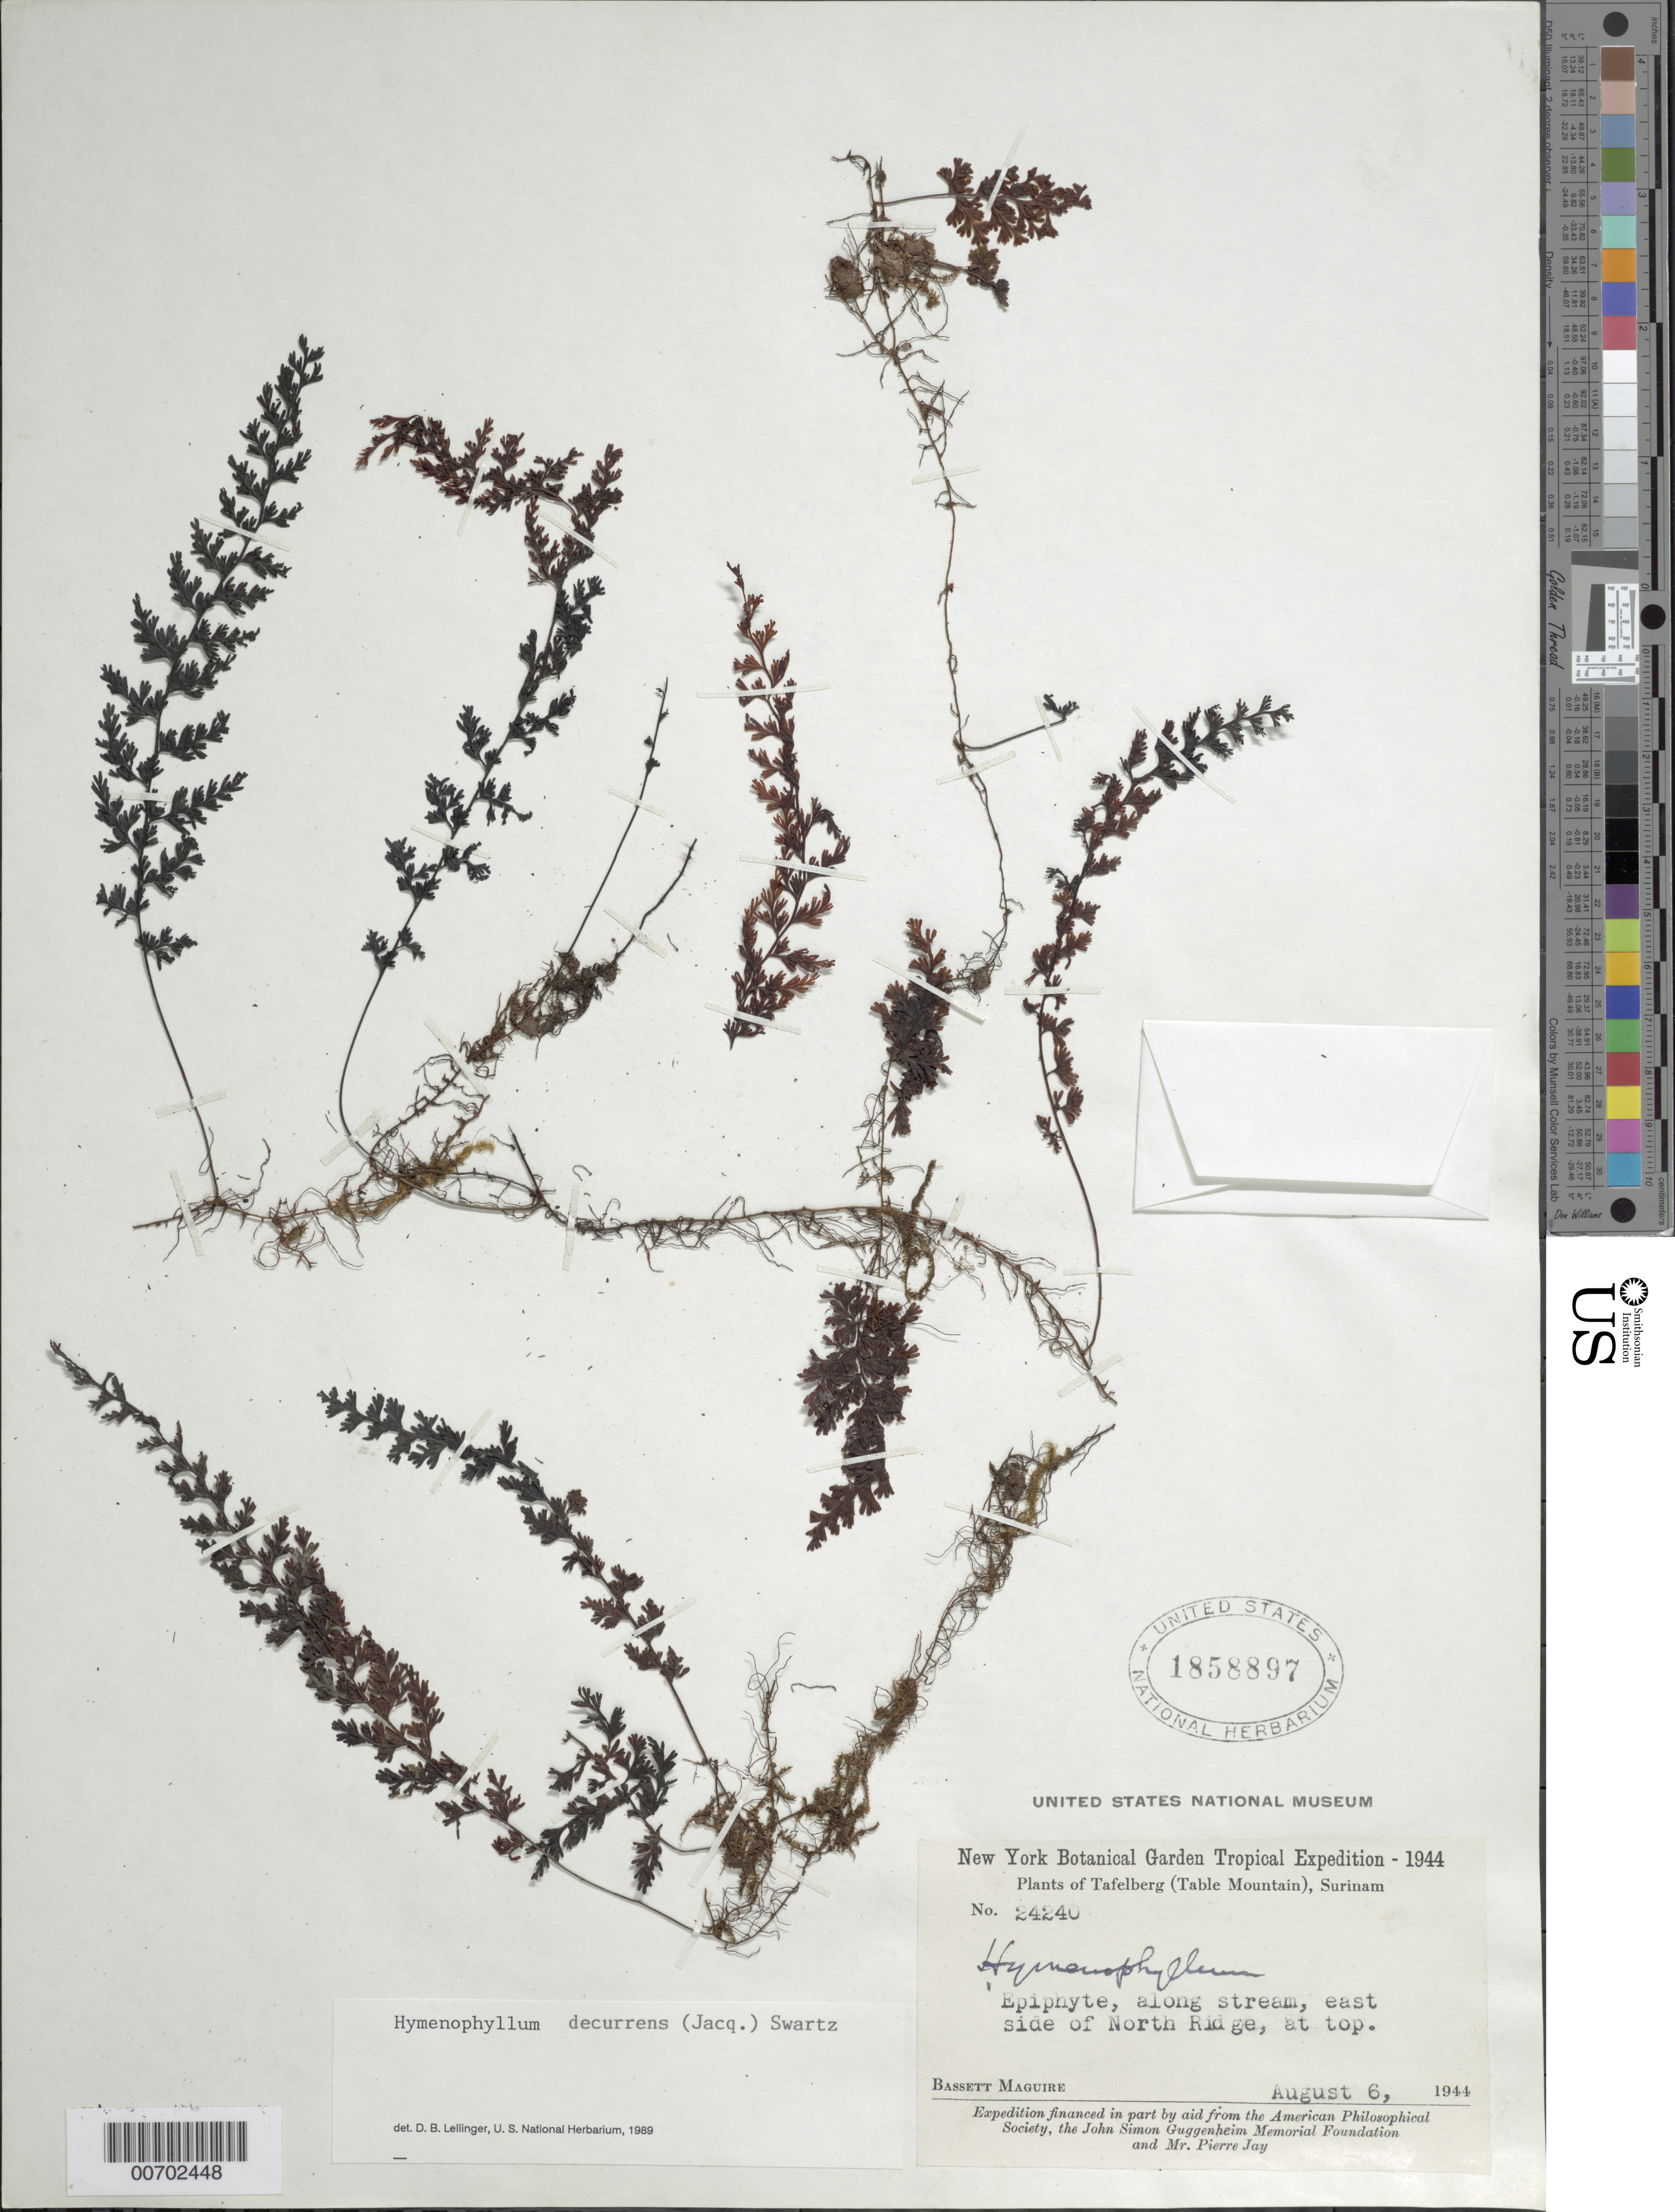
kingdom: Plantae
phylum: Tracheophyta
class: Polypodiopsida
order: Hymenophyllales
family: Hymenophyllaceae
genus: Hymenophyllum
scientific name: Hymenophyllum decurrens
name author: (Jacq.) Sw.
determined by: Lellinger, David B., (BOT), Smithsonian Institution - National Museum of Natural History (UNITED STATES)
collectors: B. Maguire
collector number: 24240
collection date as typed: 6-Aug-44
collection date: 1944-08-06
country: Suriname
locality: Tafelberg (Table Mountain), North Ridge, east side, at top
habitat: Along stream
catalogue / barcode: US 1858897